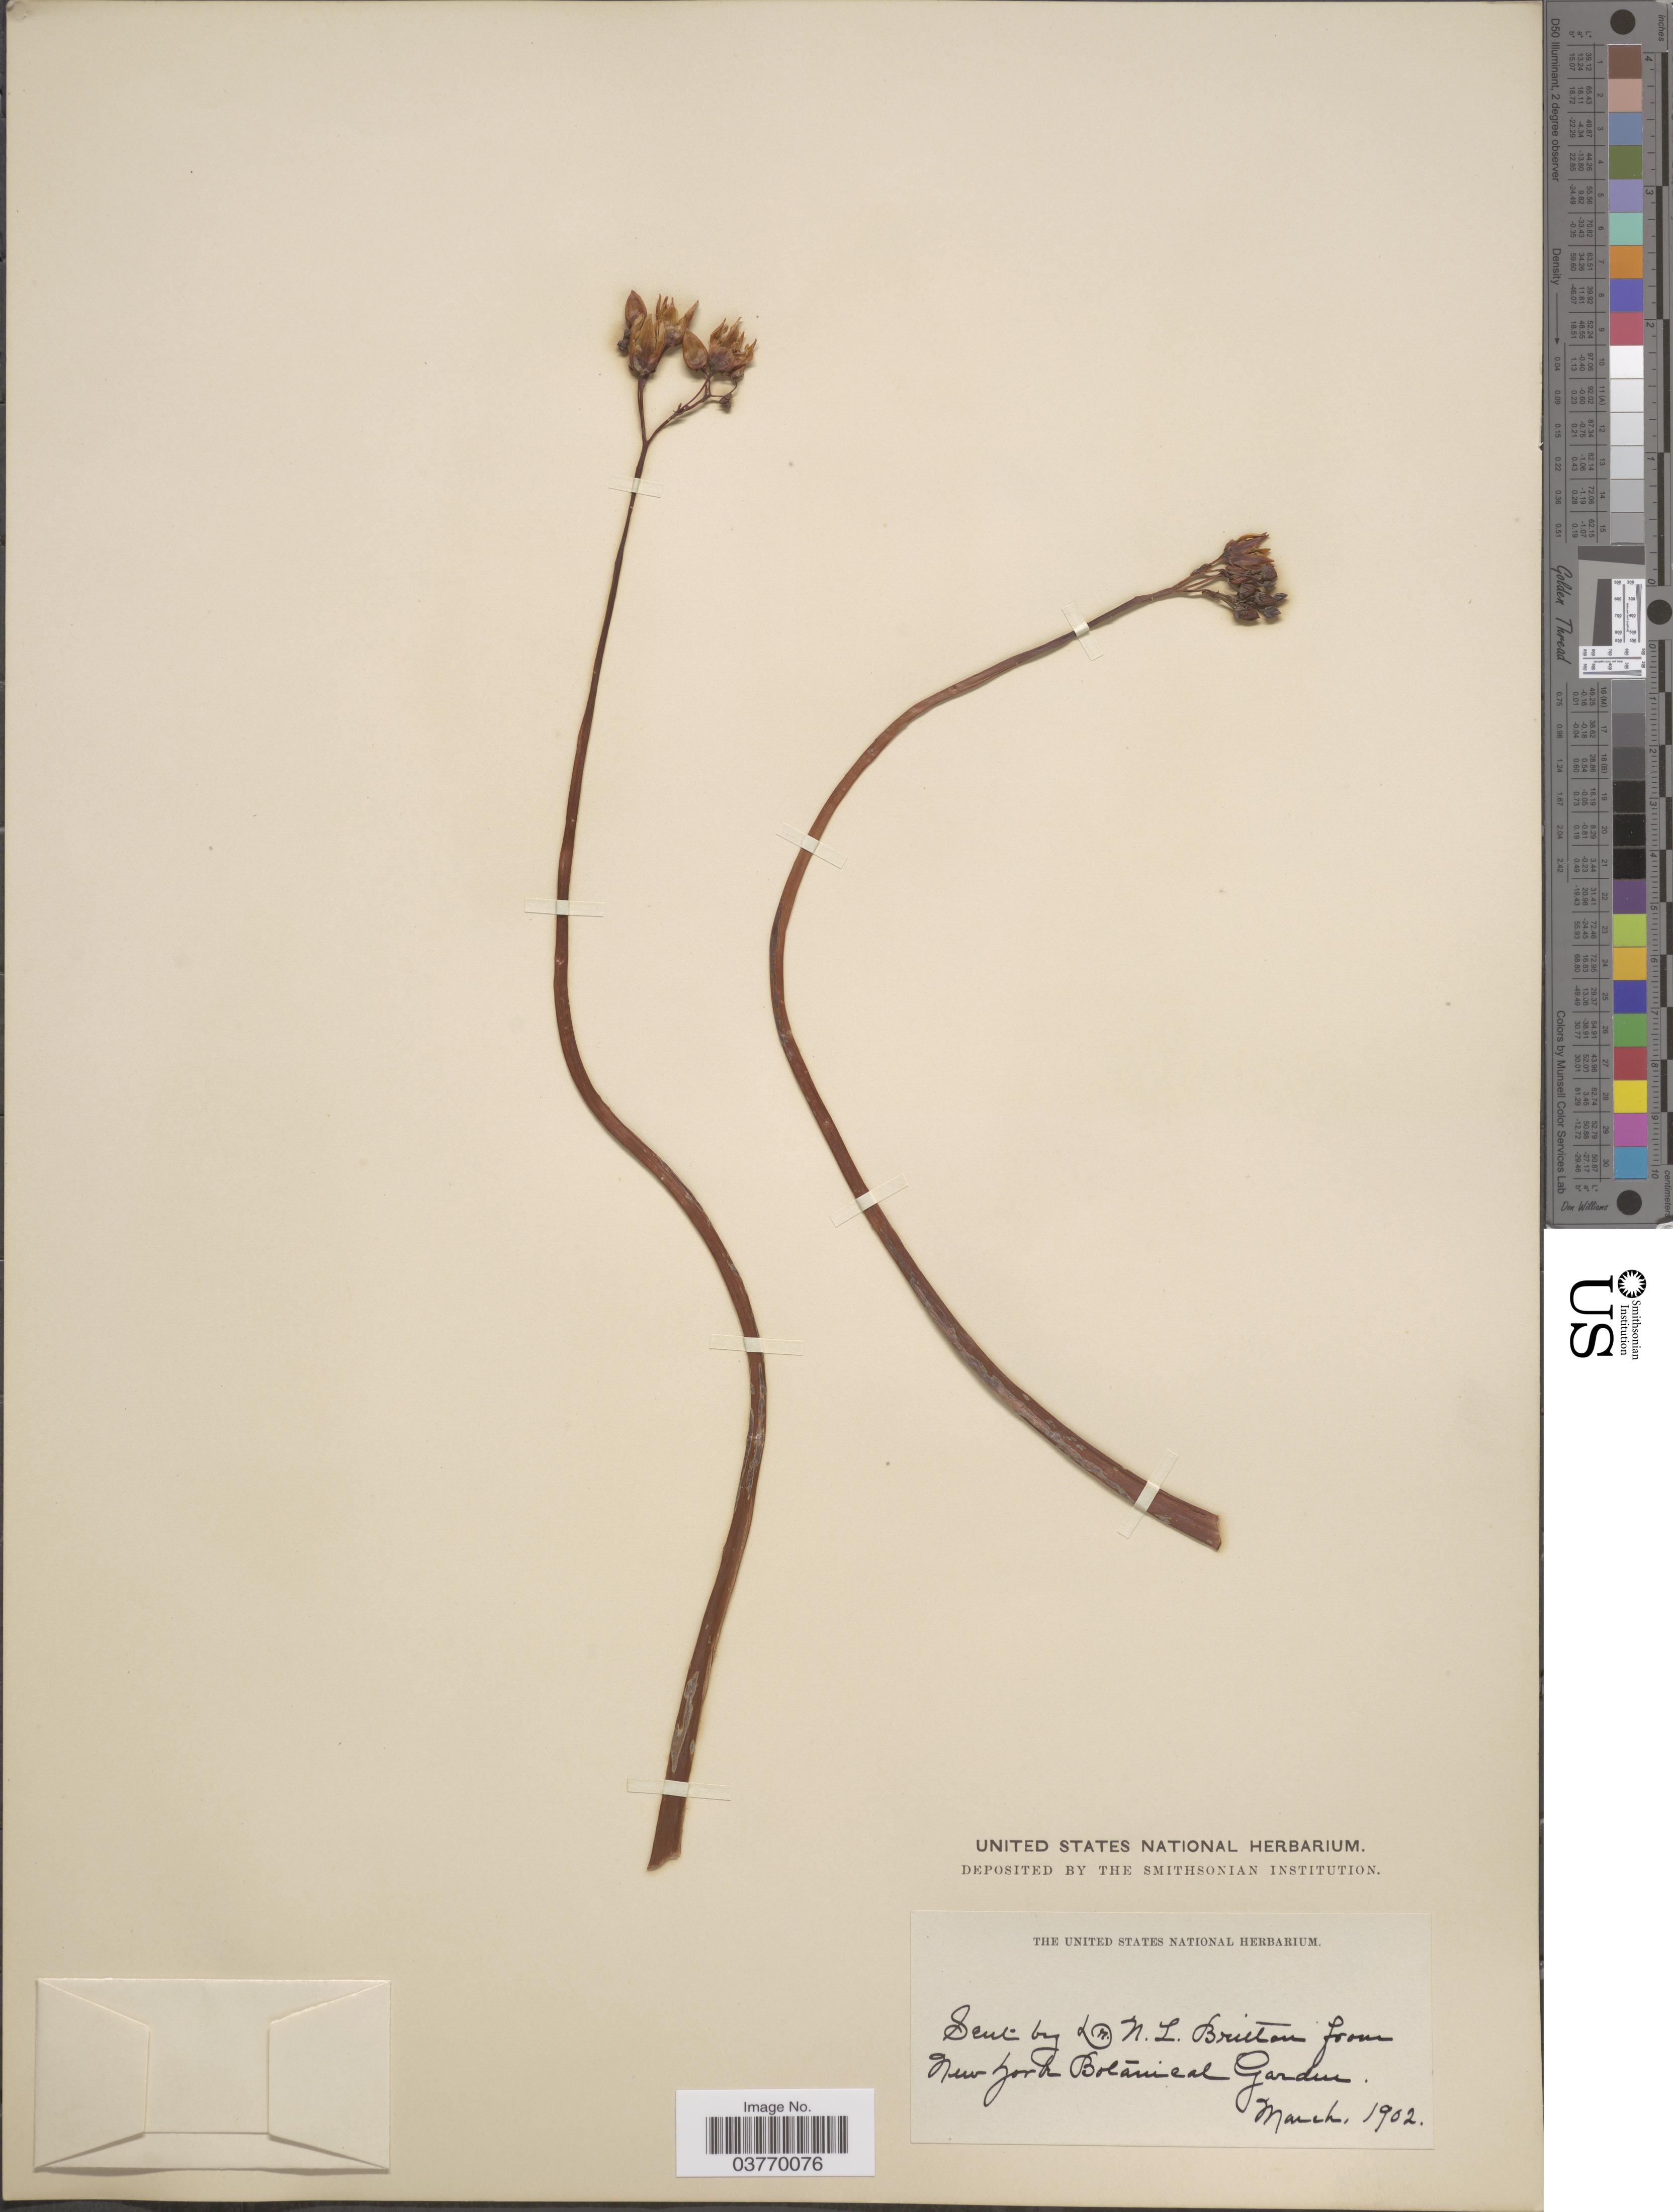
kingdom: Plantae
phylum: Tracheophyta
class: Magnoliopsida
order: Saxifragales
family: Crassulaceae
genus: Echeveria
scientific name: Echeveria agavoides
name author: Lem.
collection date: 1902-03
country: United States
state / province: New York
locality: New York Botanical Garden.